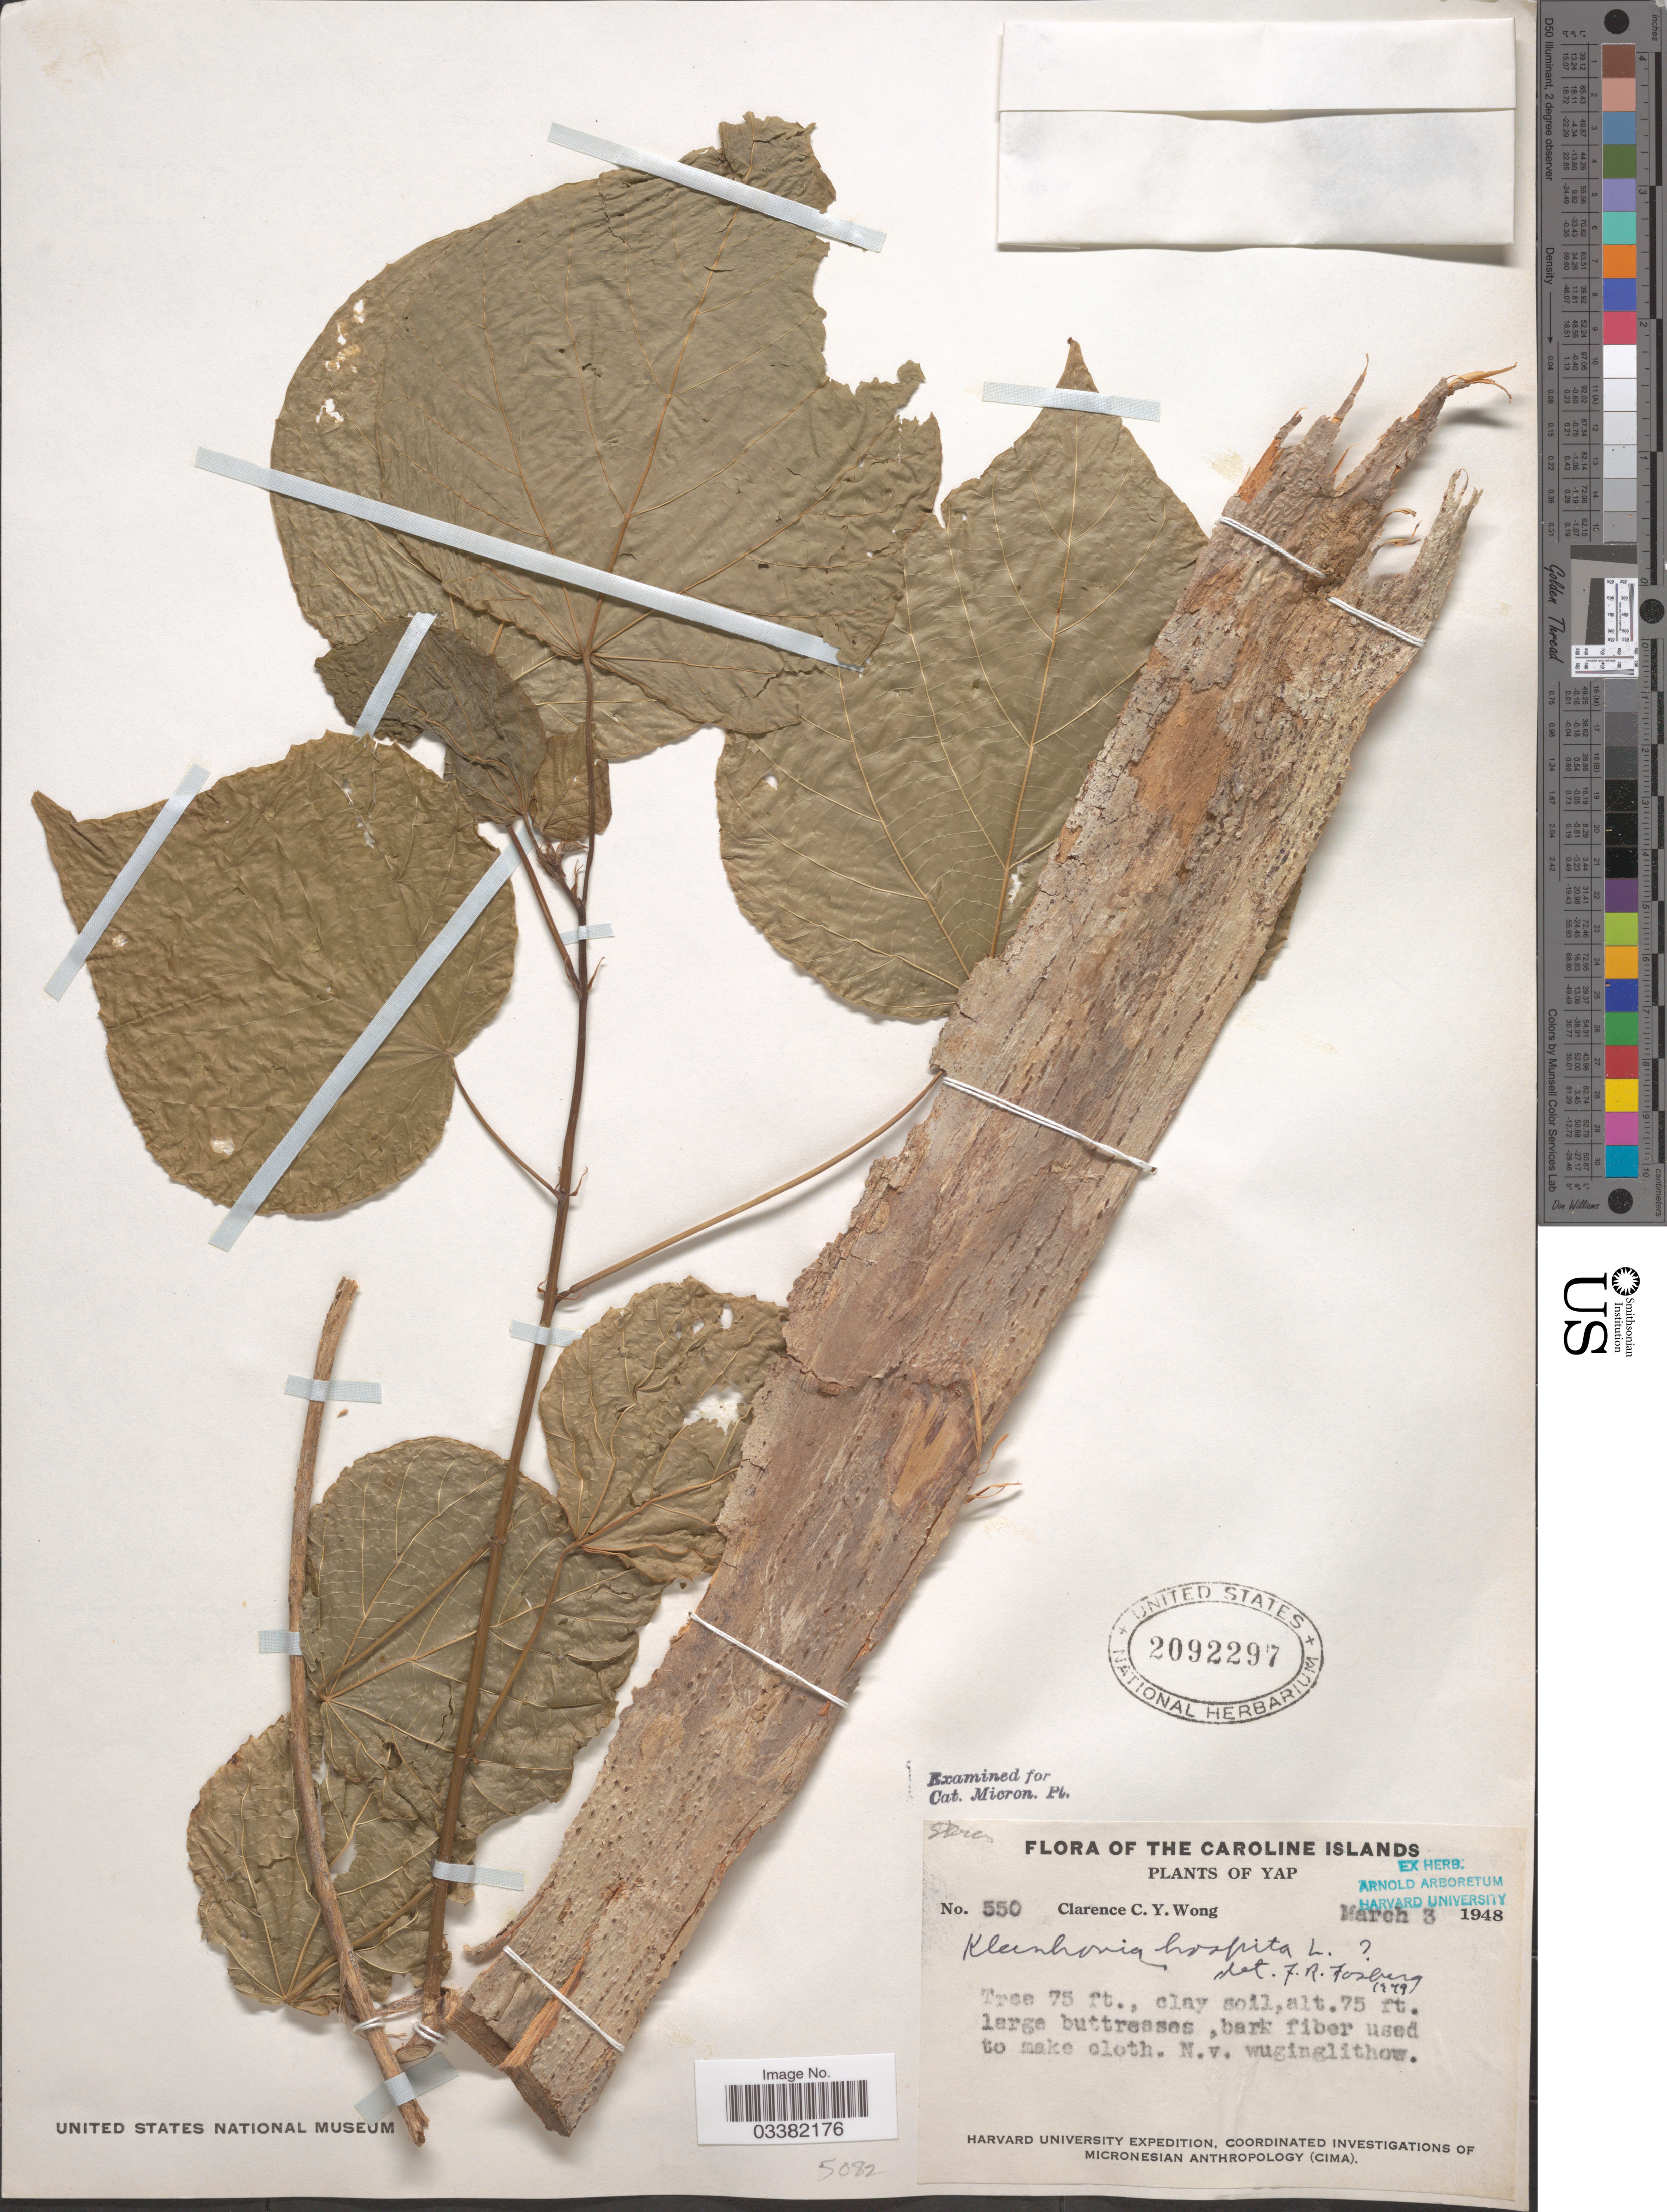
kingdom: Plantae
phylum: Tracheophyta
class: Magnoliopsida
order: Malvales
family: Malvaceae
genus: Kleinhovia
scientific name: Kleinhovia hospita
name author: L.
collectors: C. Wong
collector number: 550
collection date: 1948-03-03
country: Micronesia, Federated States of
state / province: Yap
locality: The Caroline Islands.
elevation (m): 23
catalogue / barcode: US 2092297